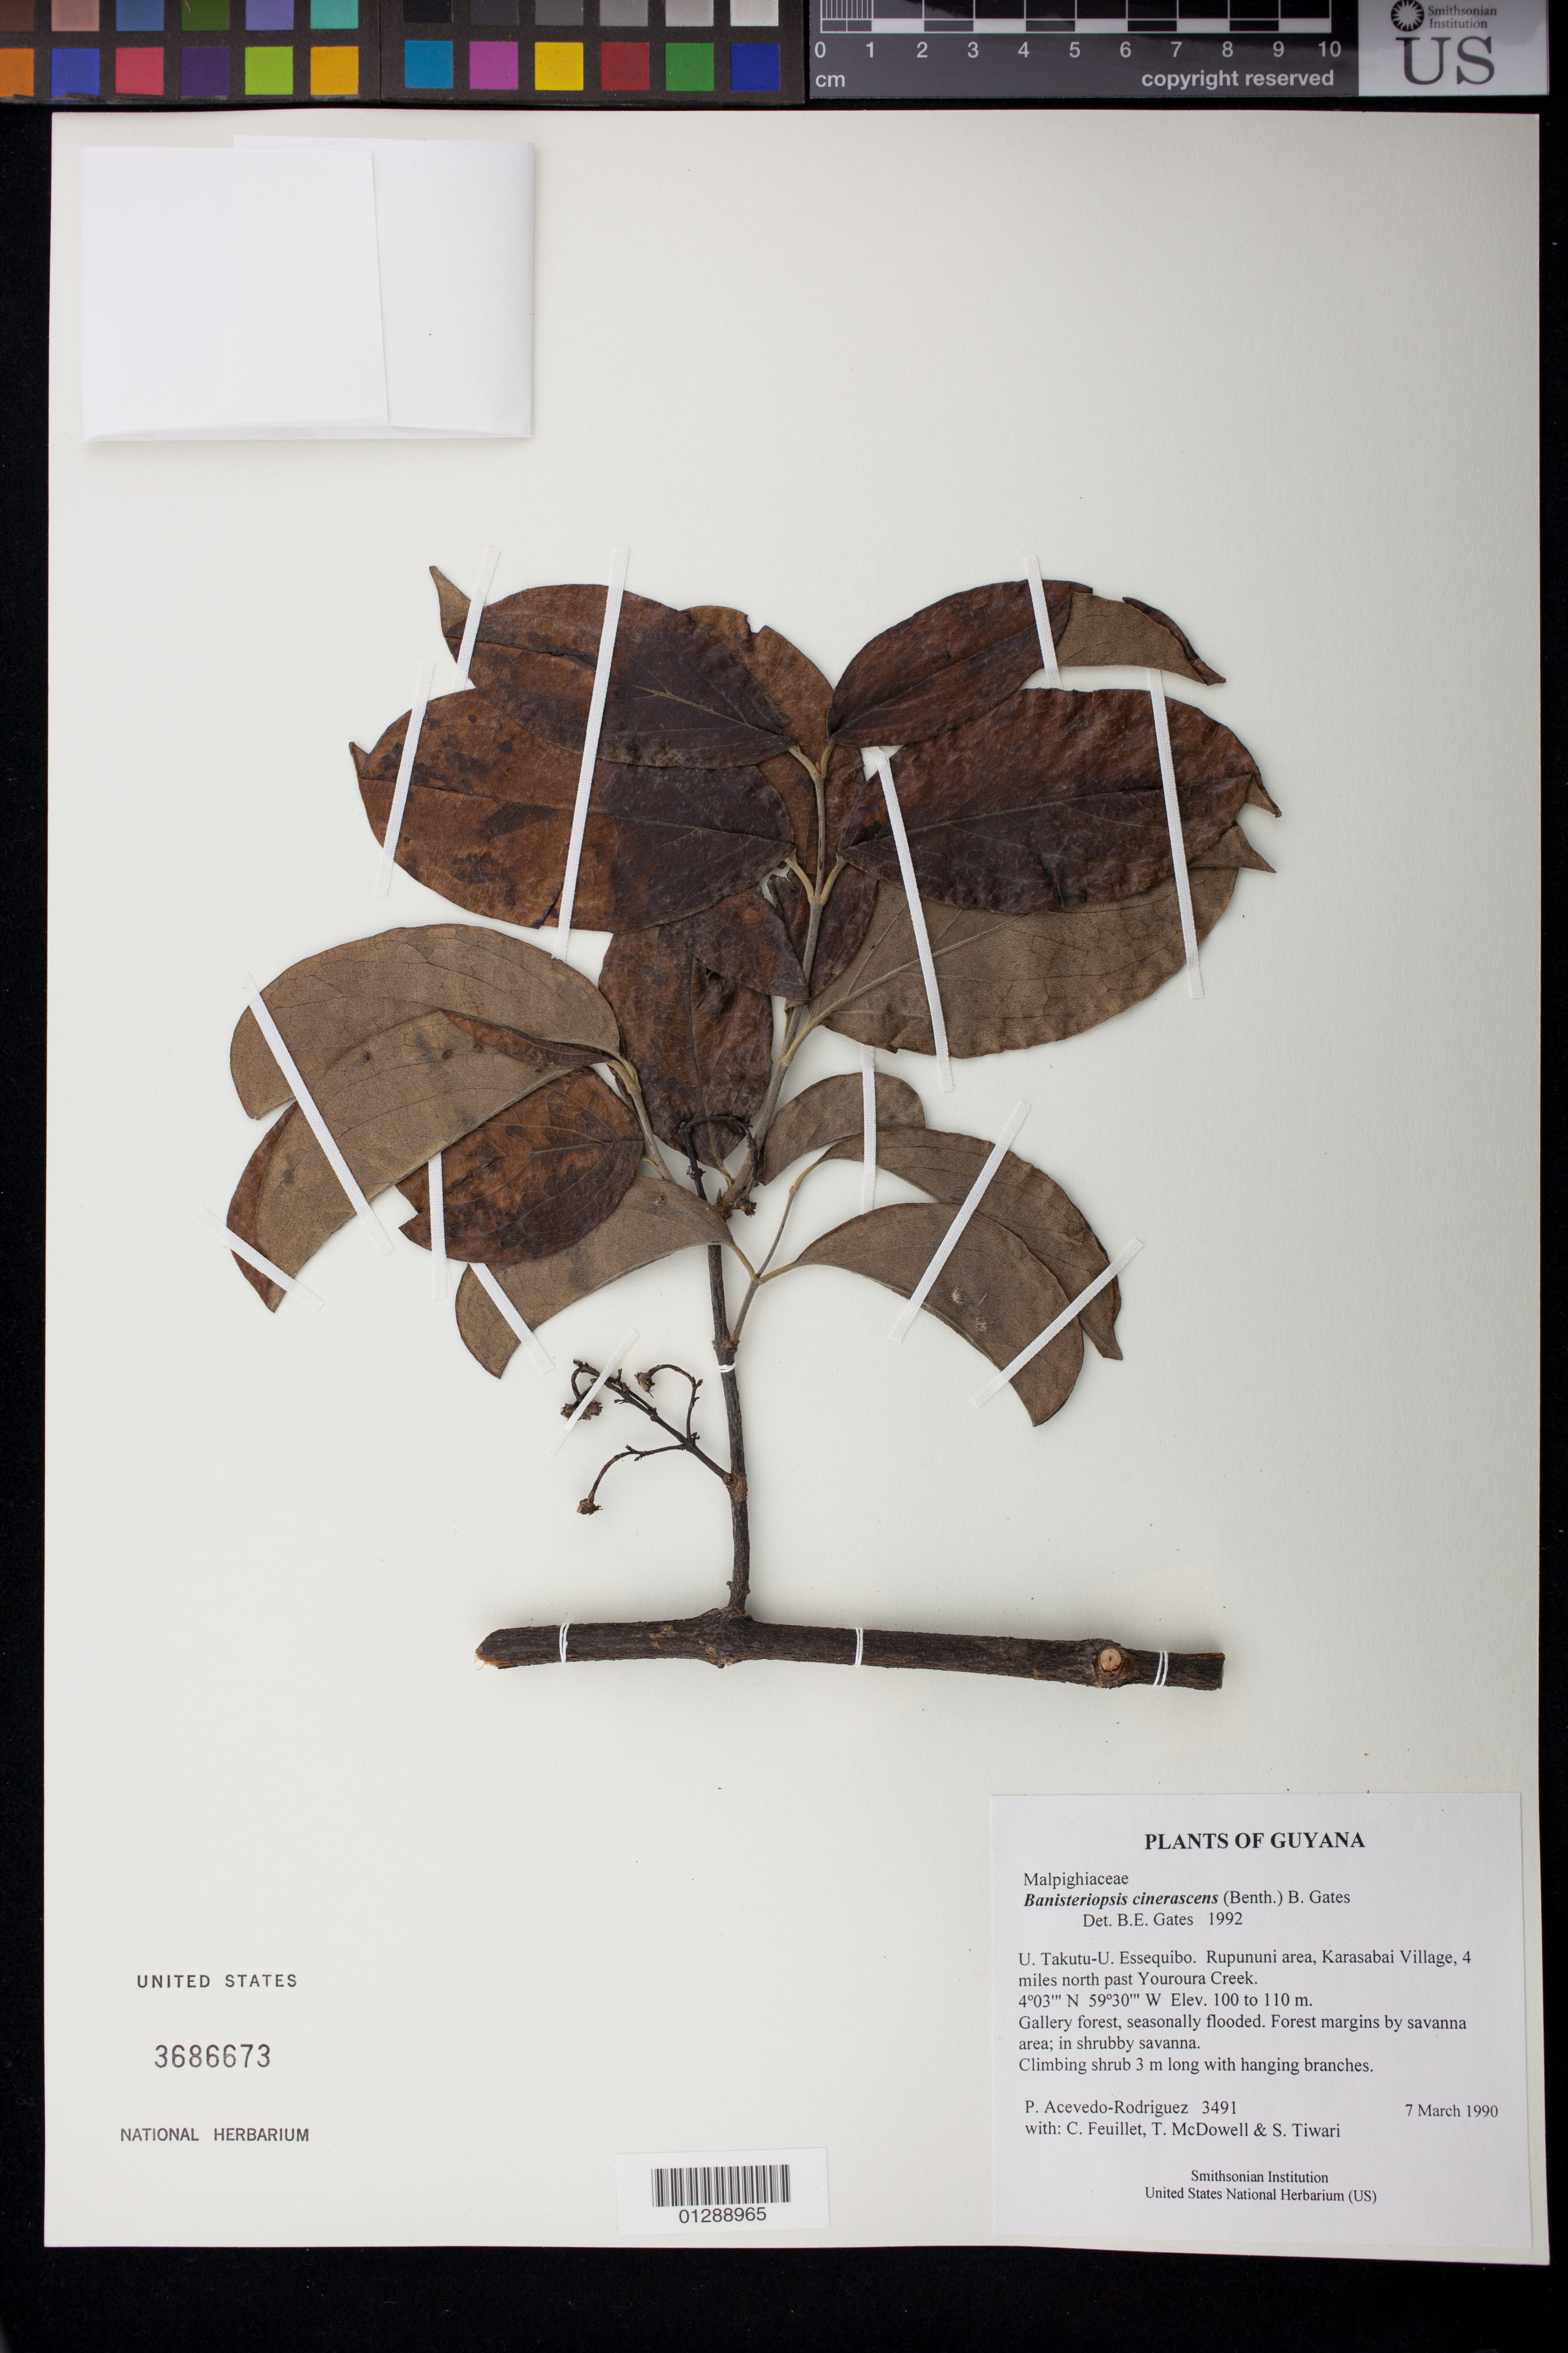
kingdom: Plantae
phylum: Tracheophyta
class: Magnoliopsida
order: Malpighiales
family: Malpighiaceae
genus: Bronwenia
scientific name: Bronwenia cinerascens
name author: (Benth.) W.R. Anderson & C. Davis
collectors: P. Acevedo-Rodr., C. Feuillet, T. McDowell & S. Tiwari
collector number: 3491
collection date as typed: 7 March 1990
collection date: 1990-03-07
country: Guyana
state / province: U. Takutu-U. Essequibo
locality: Rupununi area, Karasabai Village, 4 miles north past Youroura Creek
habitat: Gallery forest, seasonally flooded. Forest margins by savanna area; in shrubby savanna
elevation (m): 100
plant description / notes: US, MICH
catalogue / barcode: US 3686673